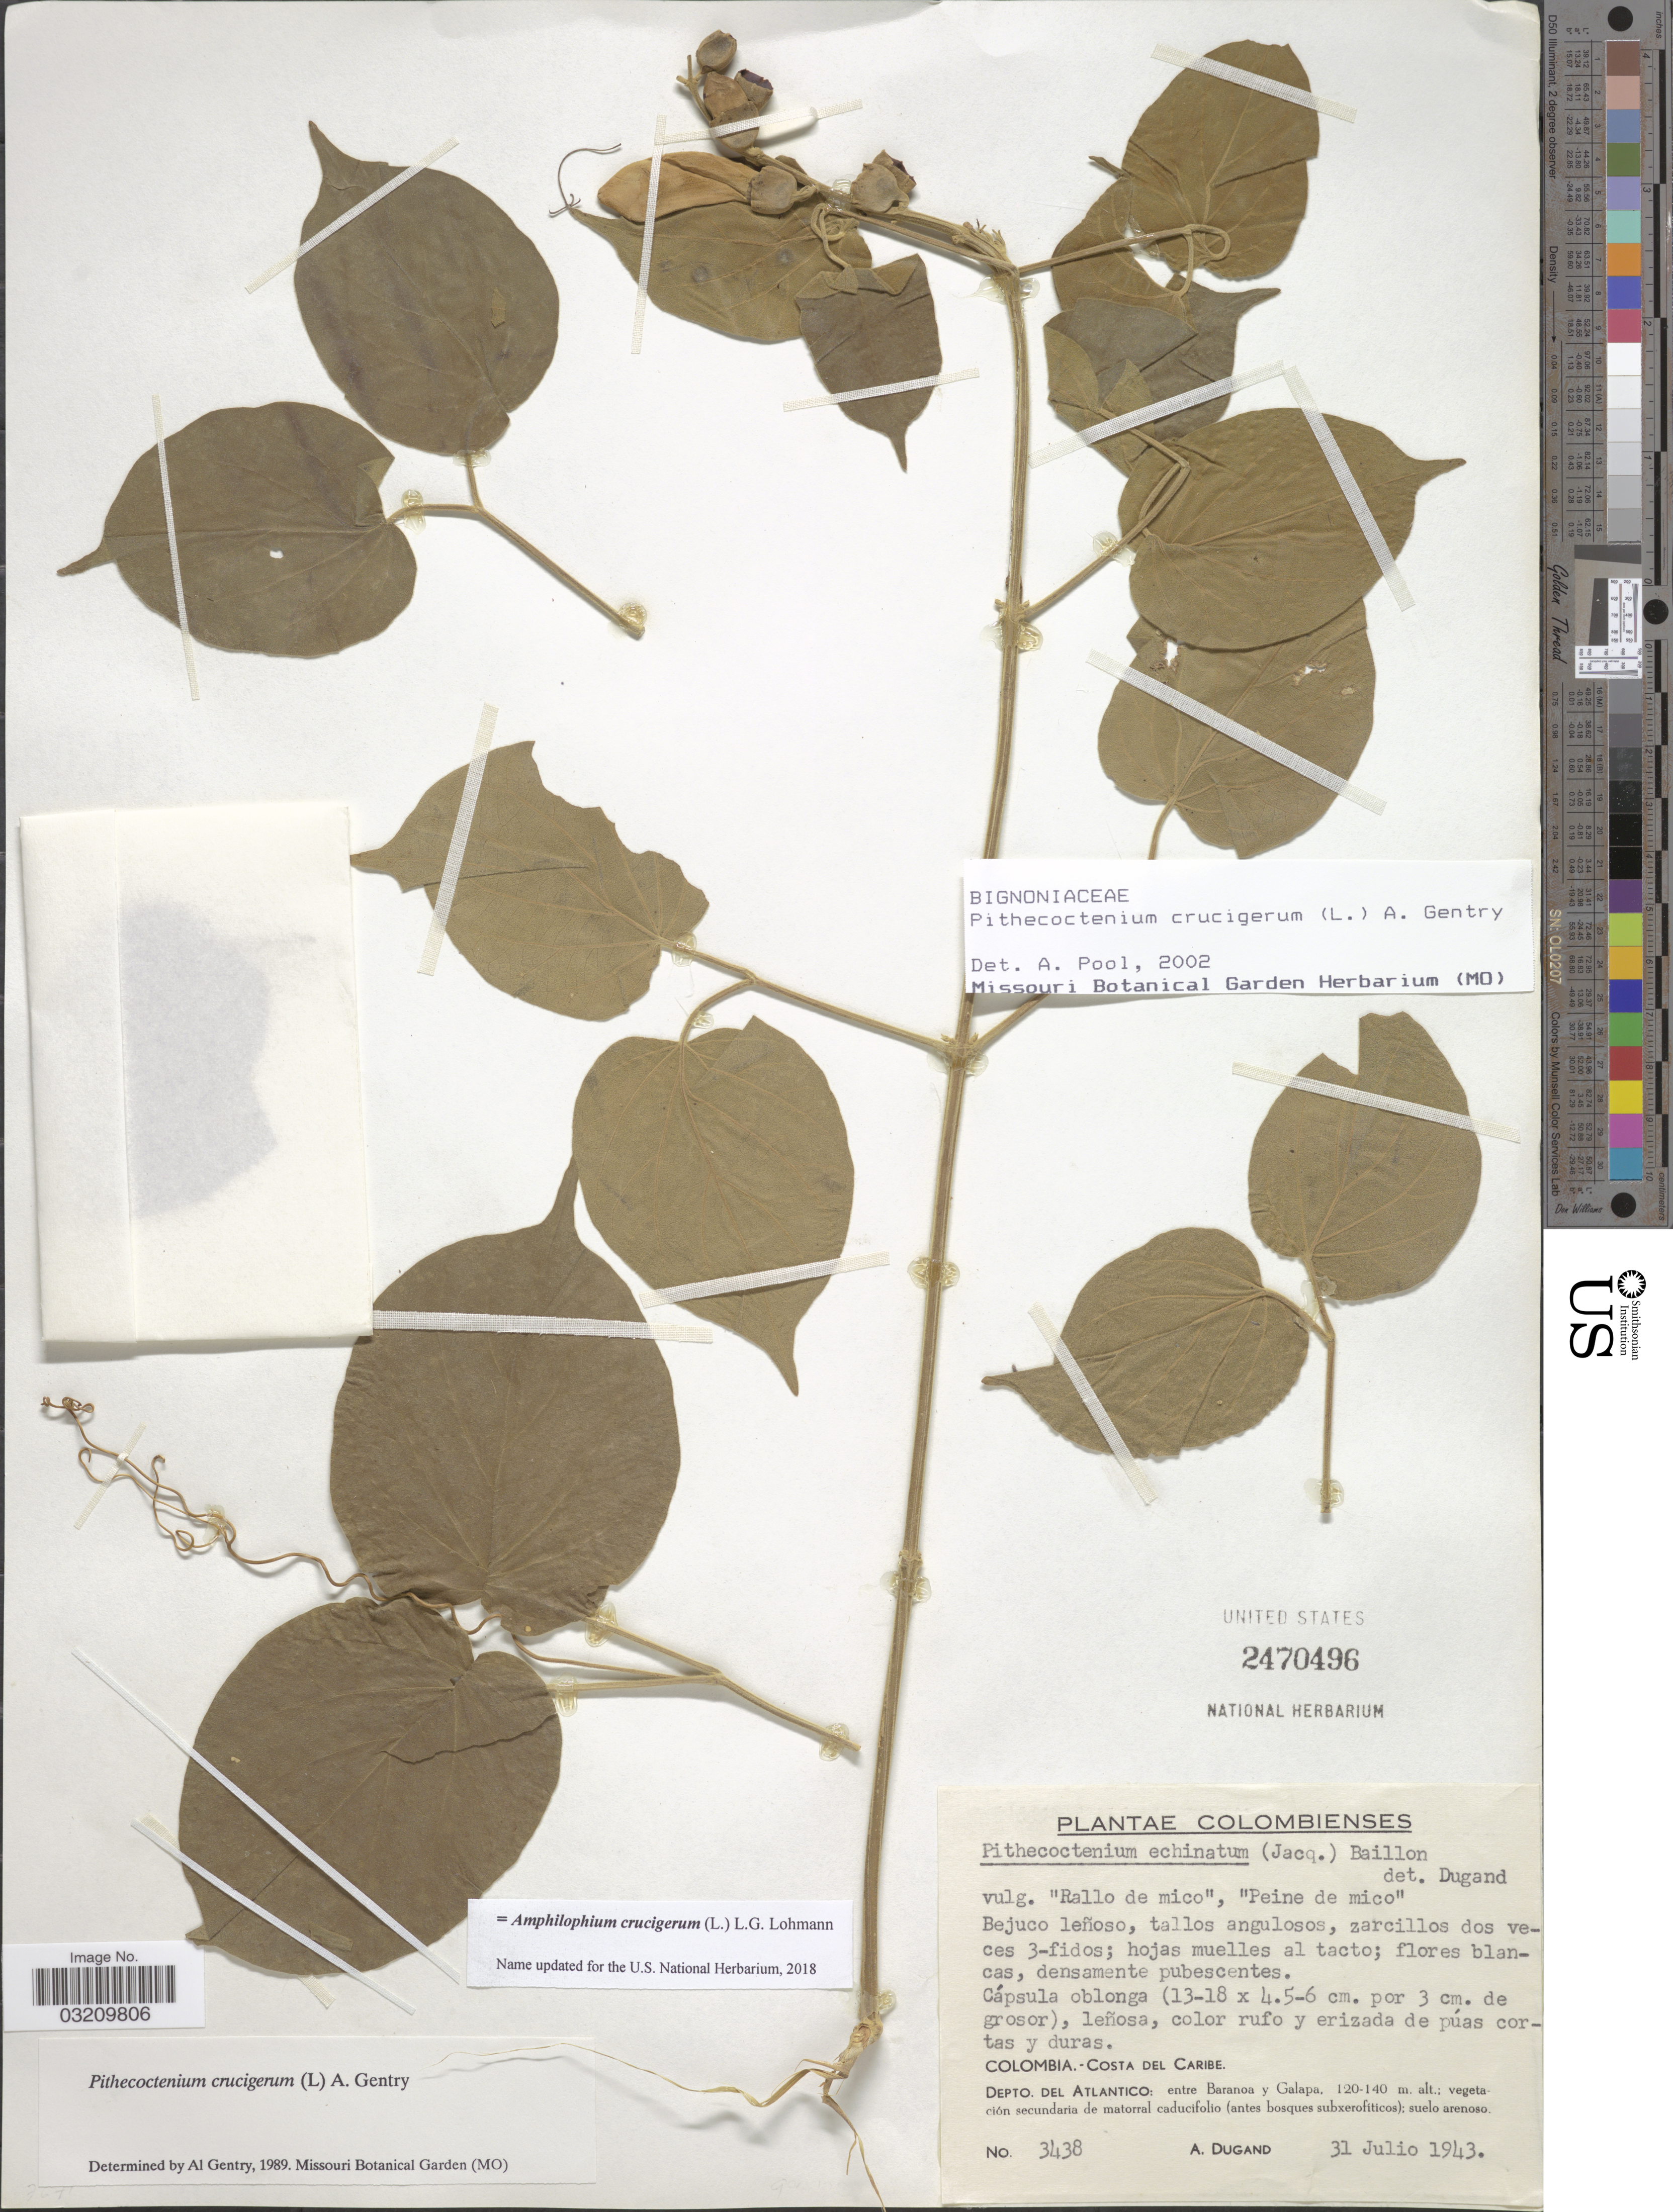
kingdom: Plantae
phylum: Tracheophyta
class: Magnoliopsida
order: Lamiales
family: Bignoniaceae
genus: Amphilophium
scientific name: Amphilophium crucigerum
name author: (L.) L.G. Lohmann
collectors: A. Dugand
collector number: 3438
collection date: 1943-07-31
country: Colombia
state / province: Atlántico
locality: Costa del Caribe. Depto. del Atlantico: entre Baranoa y Galapa.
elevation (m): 120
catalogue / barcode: US 2470496